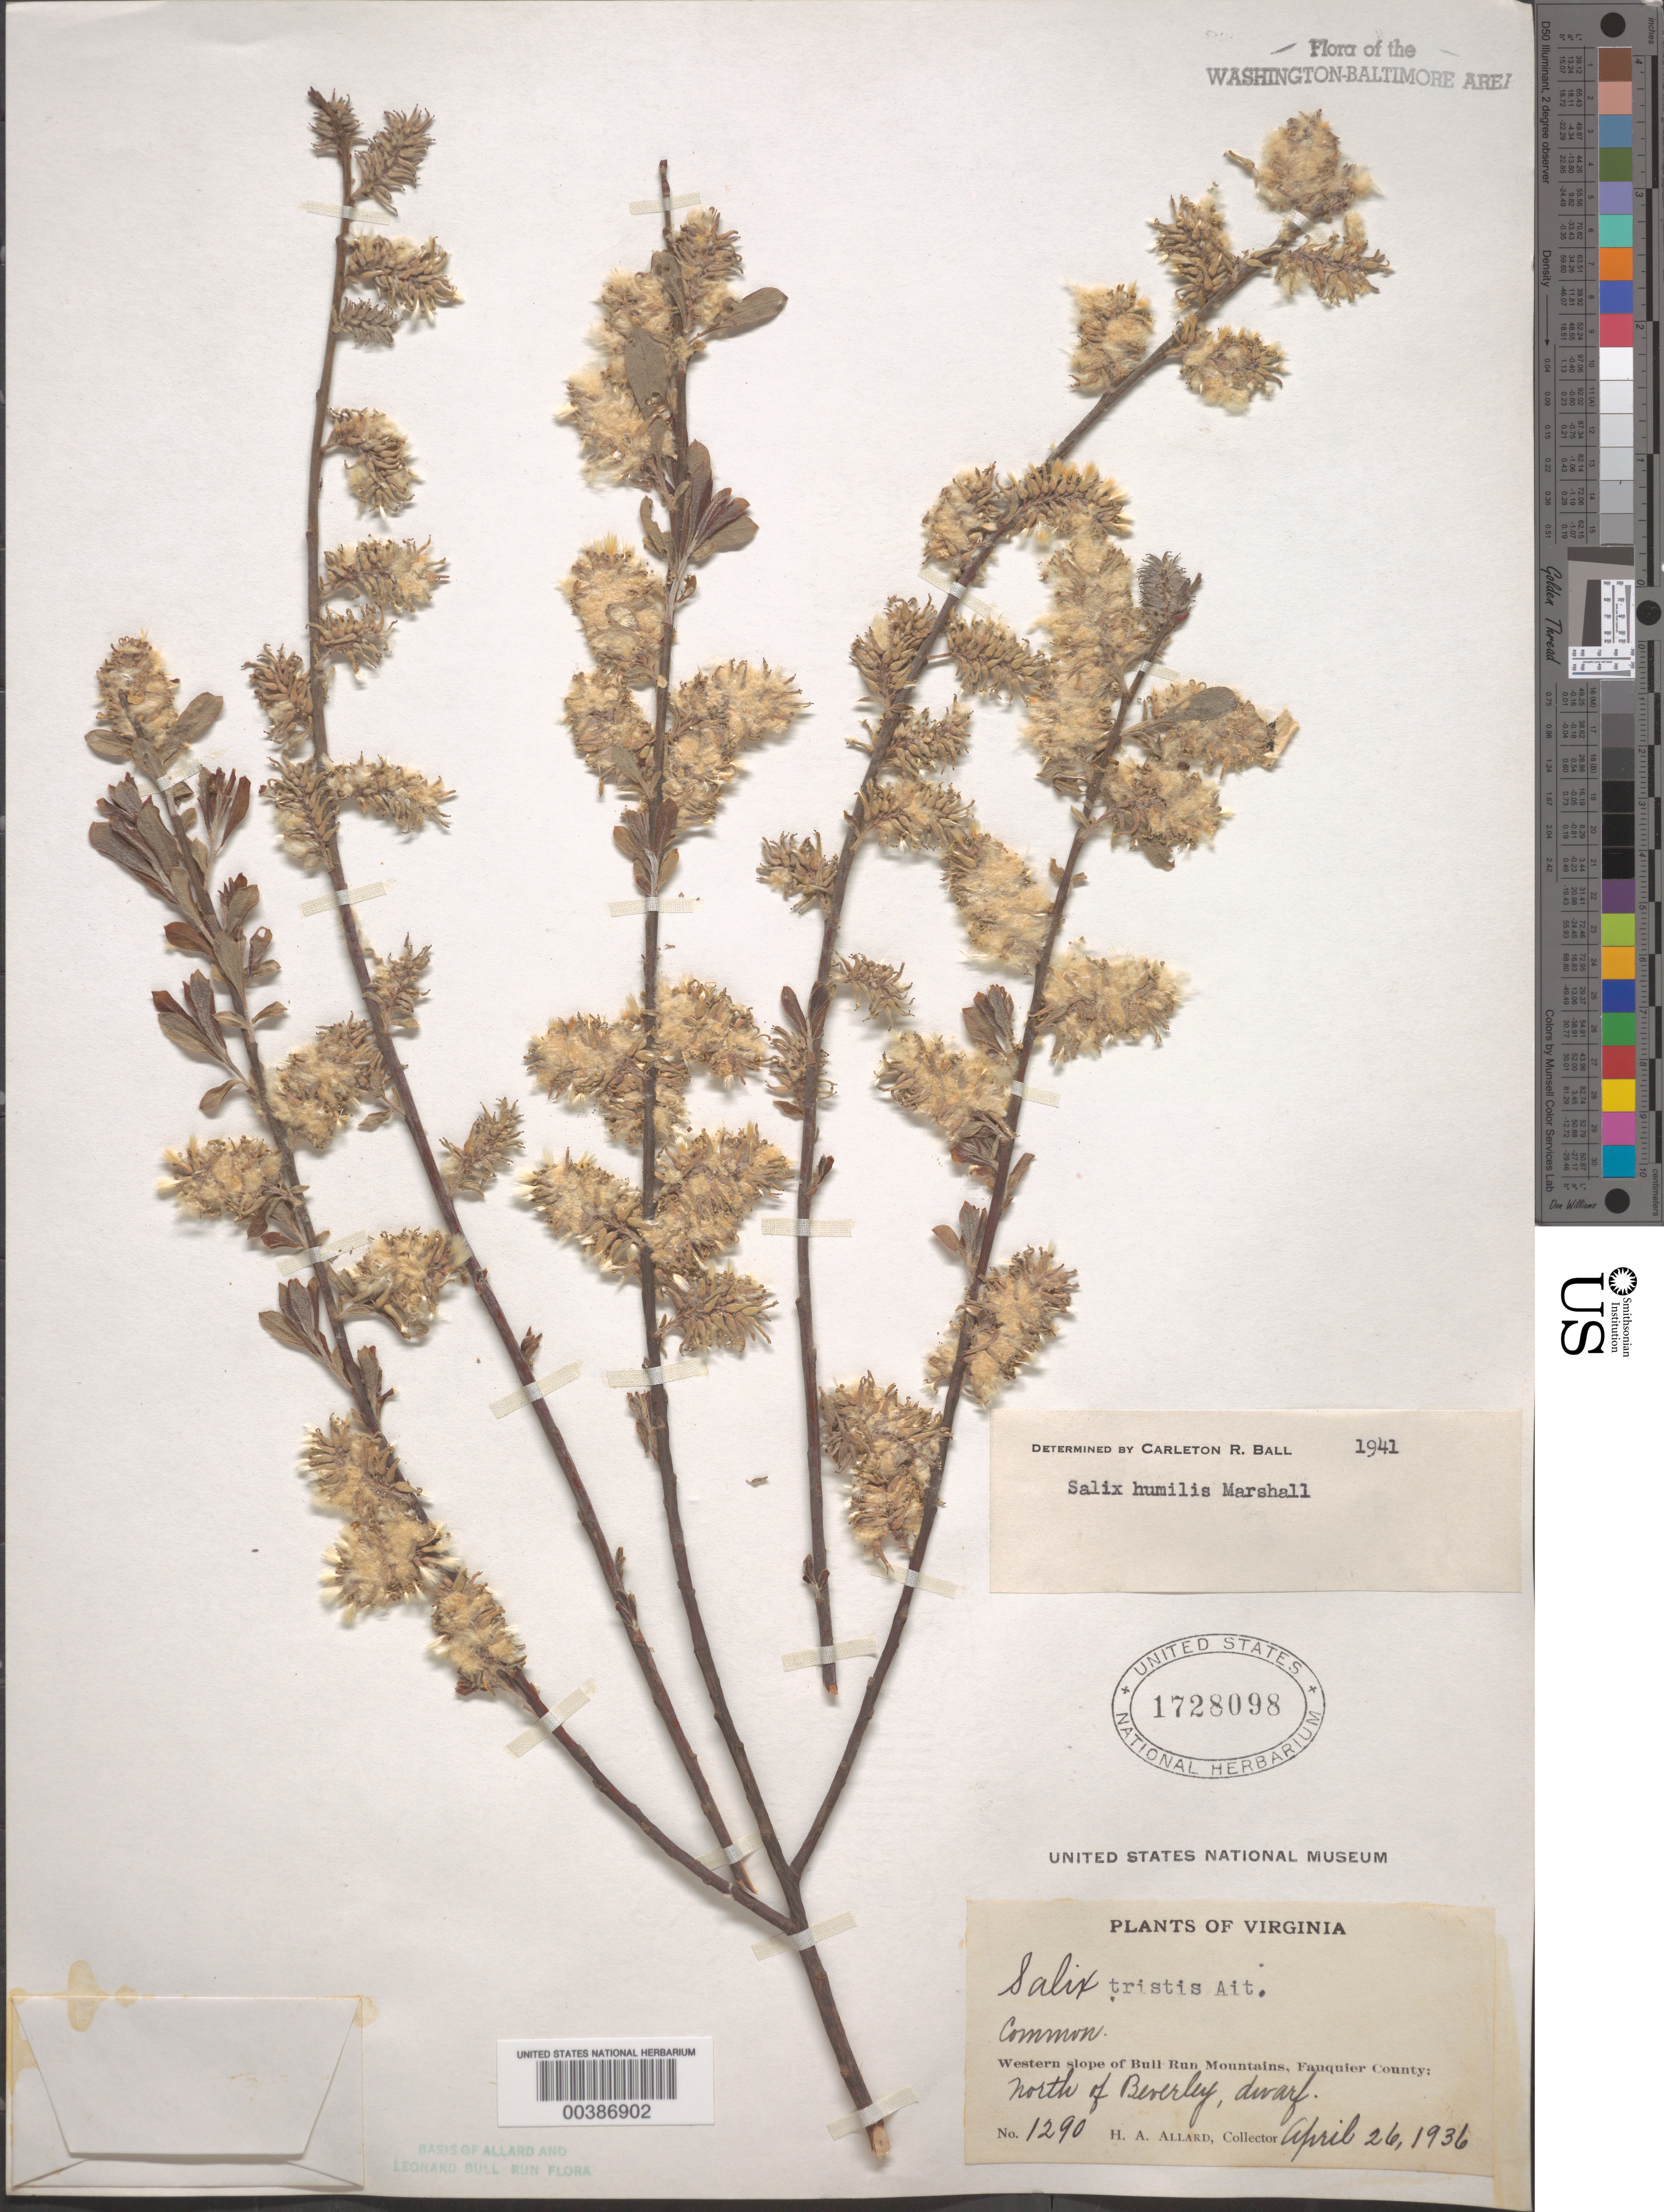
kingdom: Plantae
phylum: Tracheophyta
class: Magnoliopsida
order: Malpighiales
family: Salicaceae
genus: Salix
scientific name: Salix humilis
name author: Marshall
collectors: H. A. Allard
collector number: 1290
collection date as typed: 26 Apr 1936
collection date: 1936-04-26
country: United States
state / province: Virginia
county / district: Fauquier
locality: Western Slope of Bull Run Mountains, North of Beverley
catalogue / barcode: US 1728098